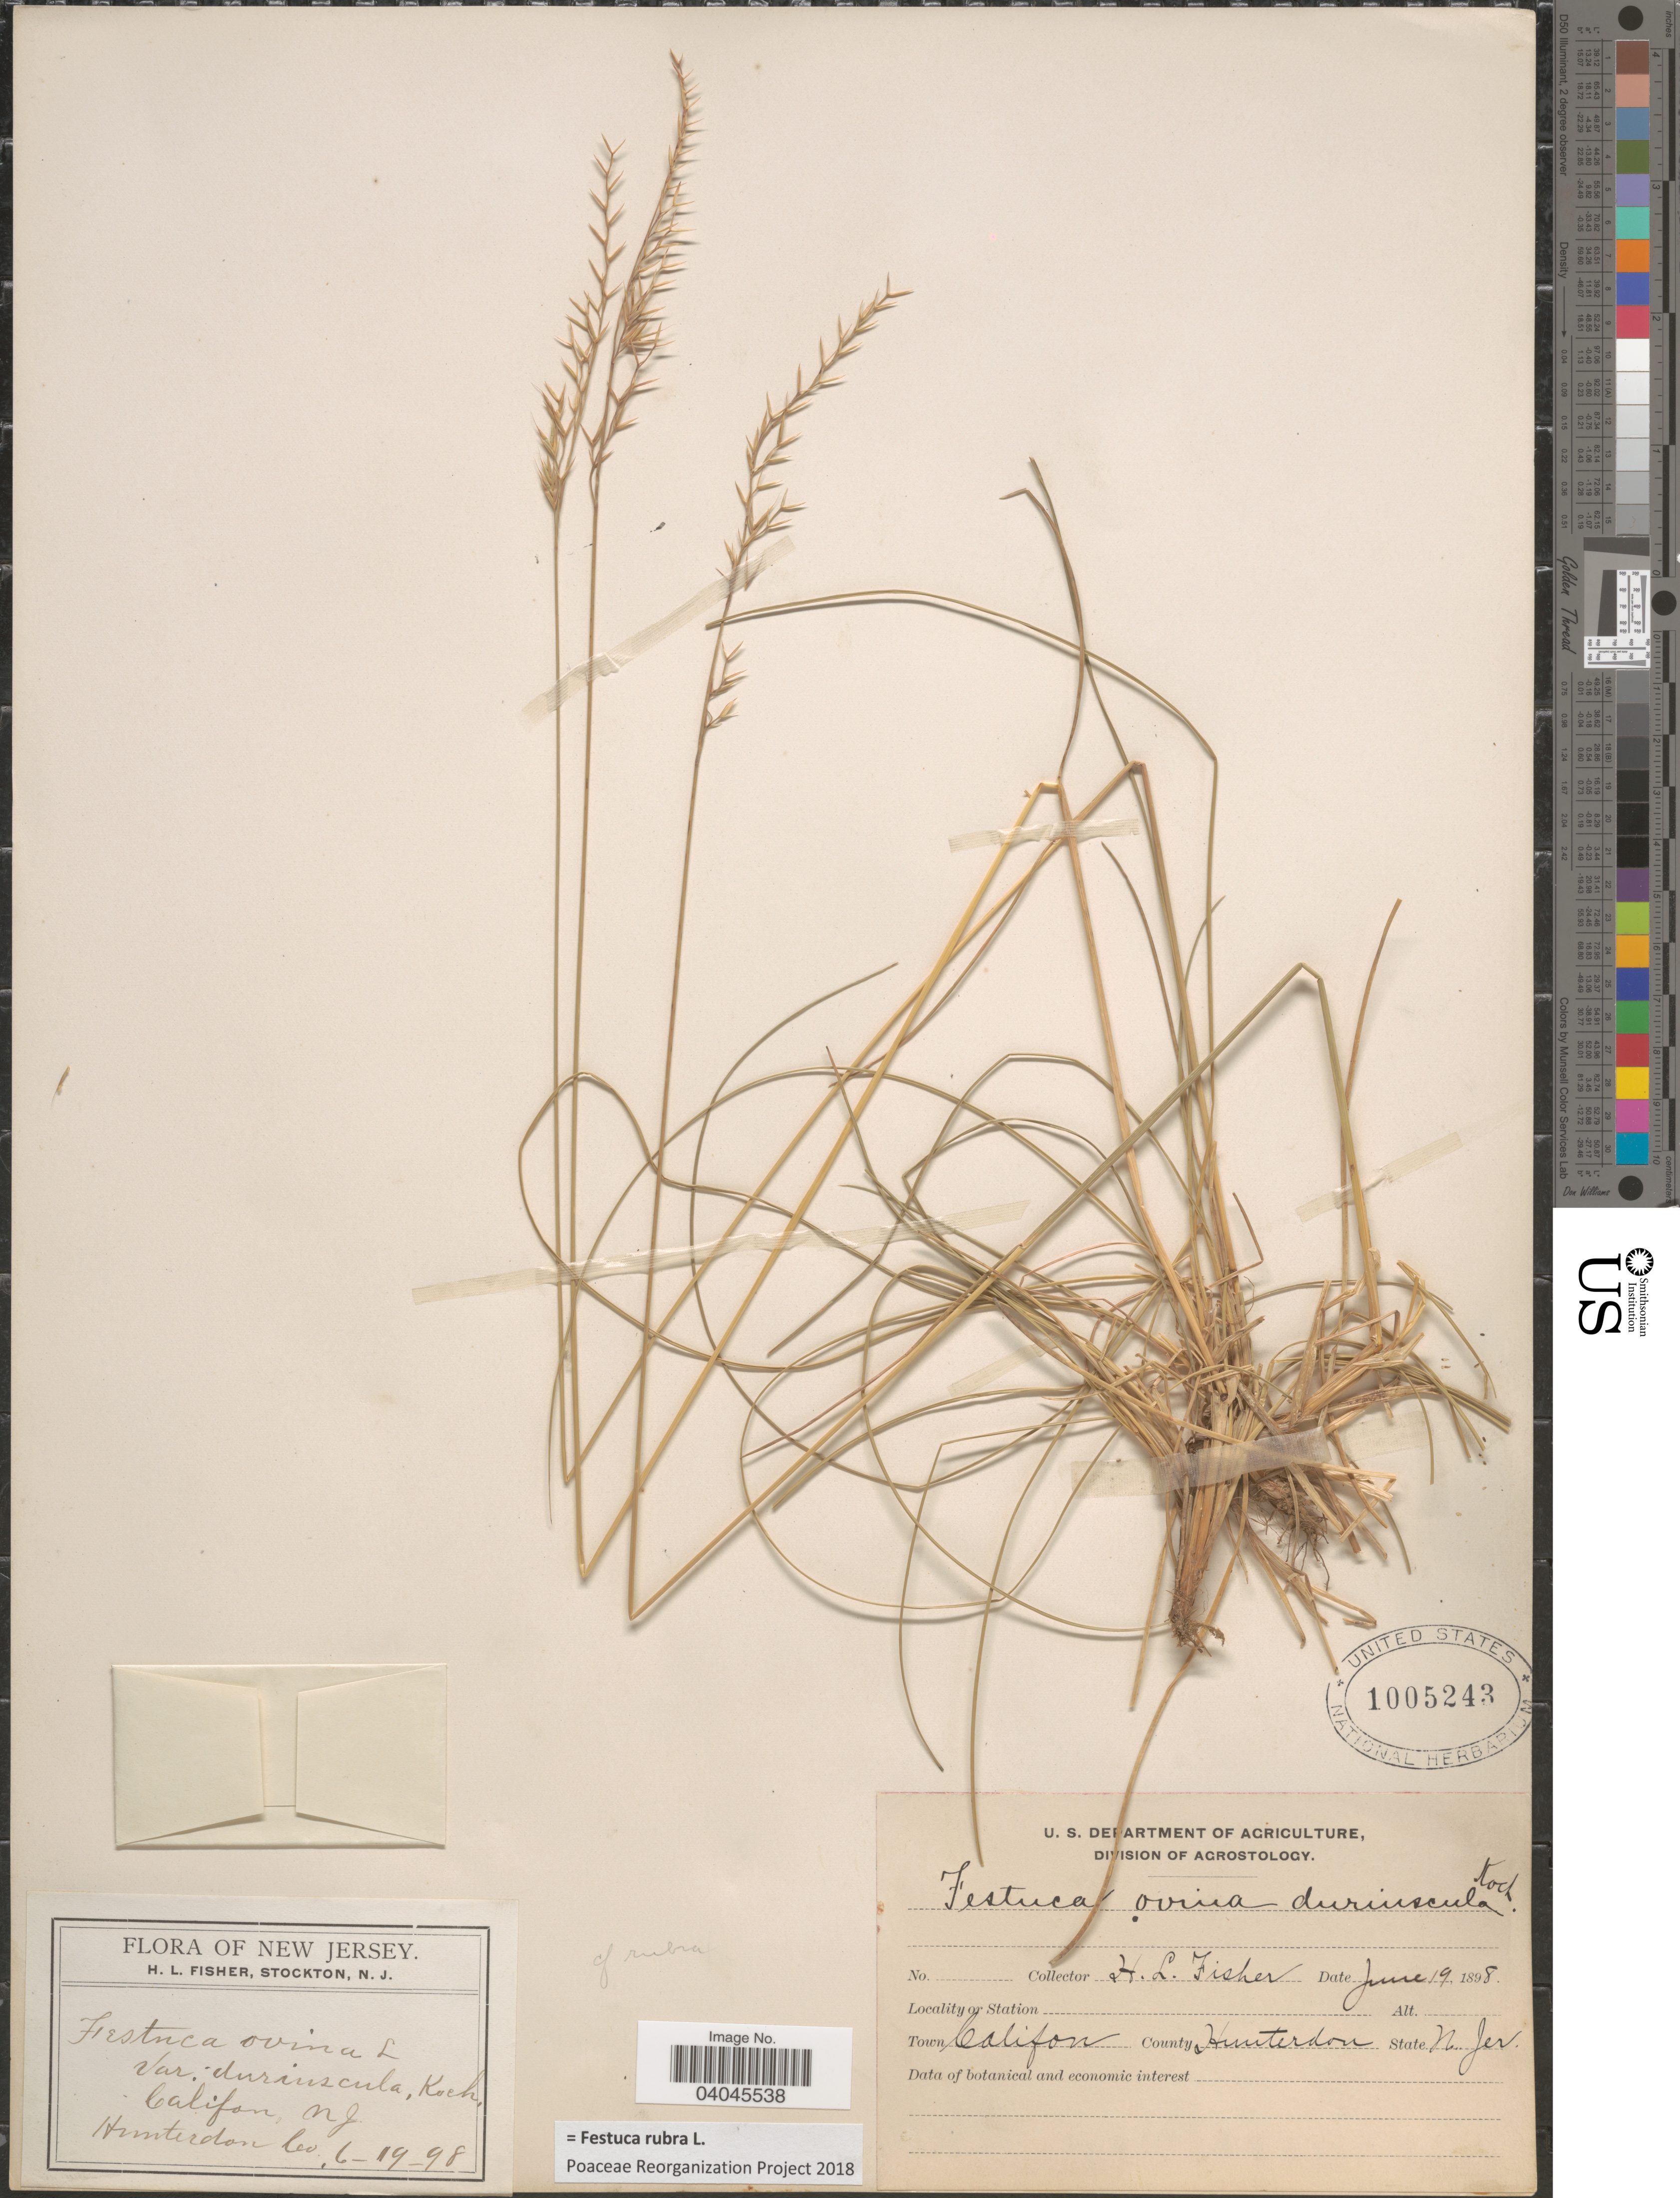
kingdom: Plantae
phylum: Tracheophyta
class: Liliopsida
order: Poales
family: Poaceae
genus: Festuca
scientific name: Festuca rubra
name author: L.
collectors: H. L. Fisher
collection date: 1898-06-19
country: United States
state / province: New Jersey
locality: Califon. County Hunterdon.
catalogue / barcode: US 1005243